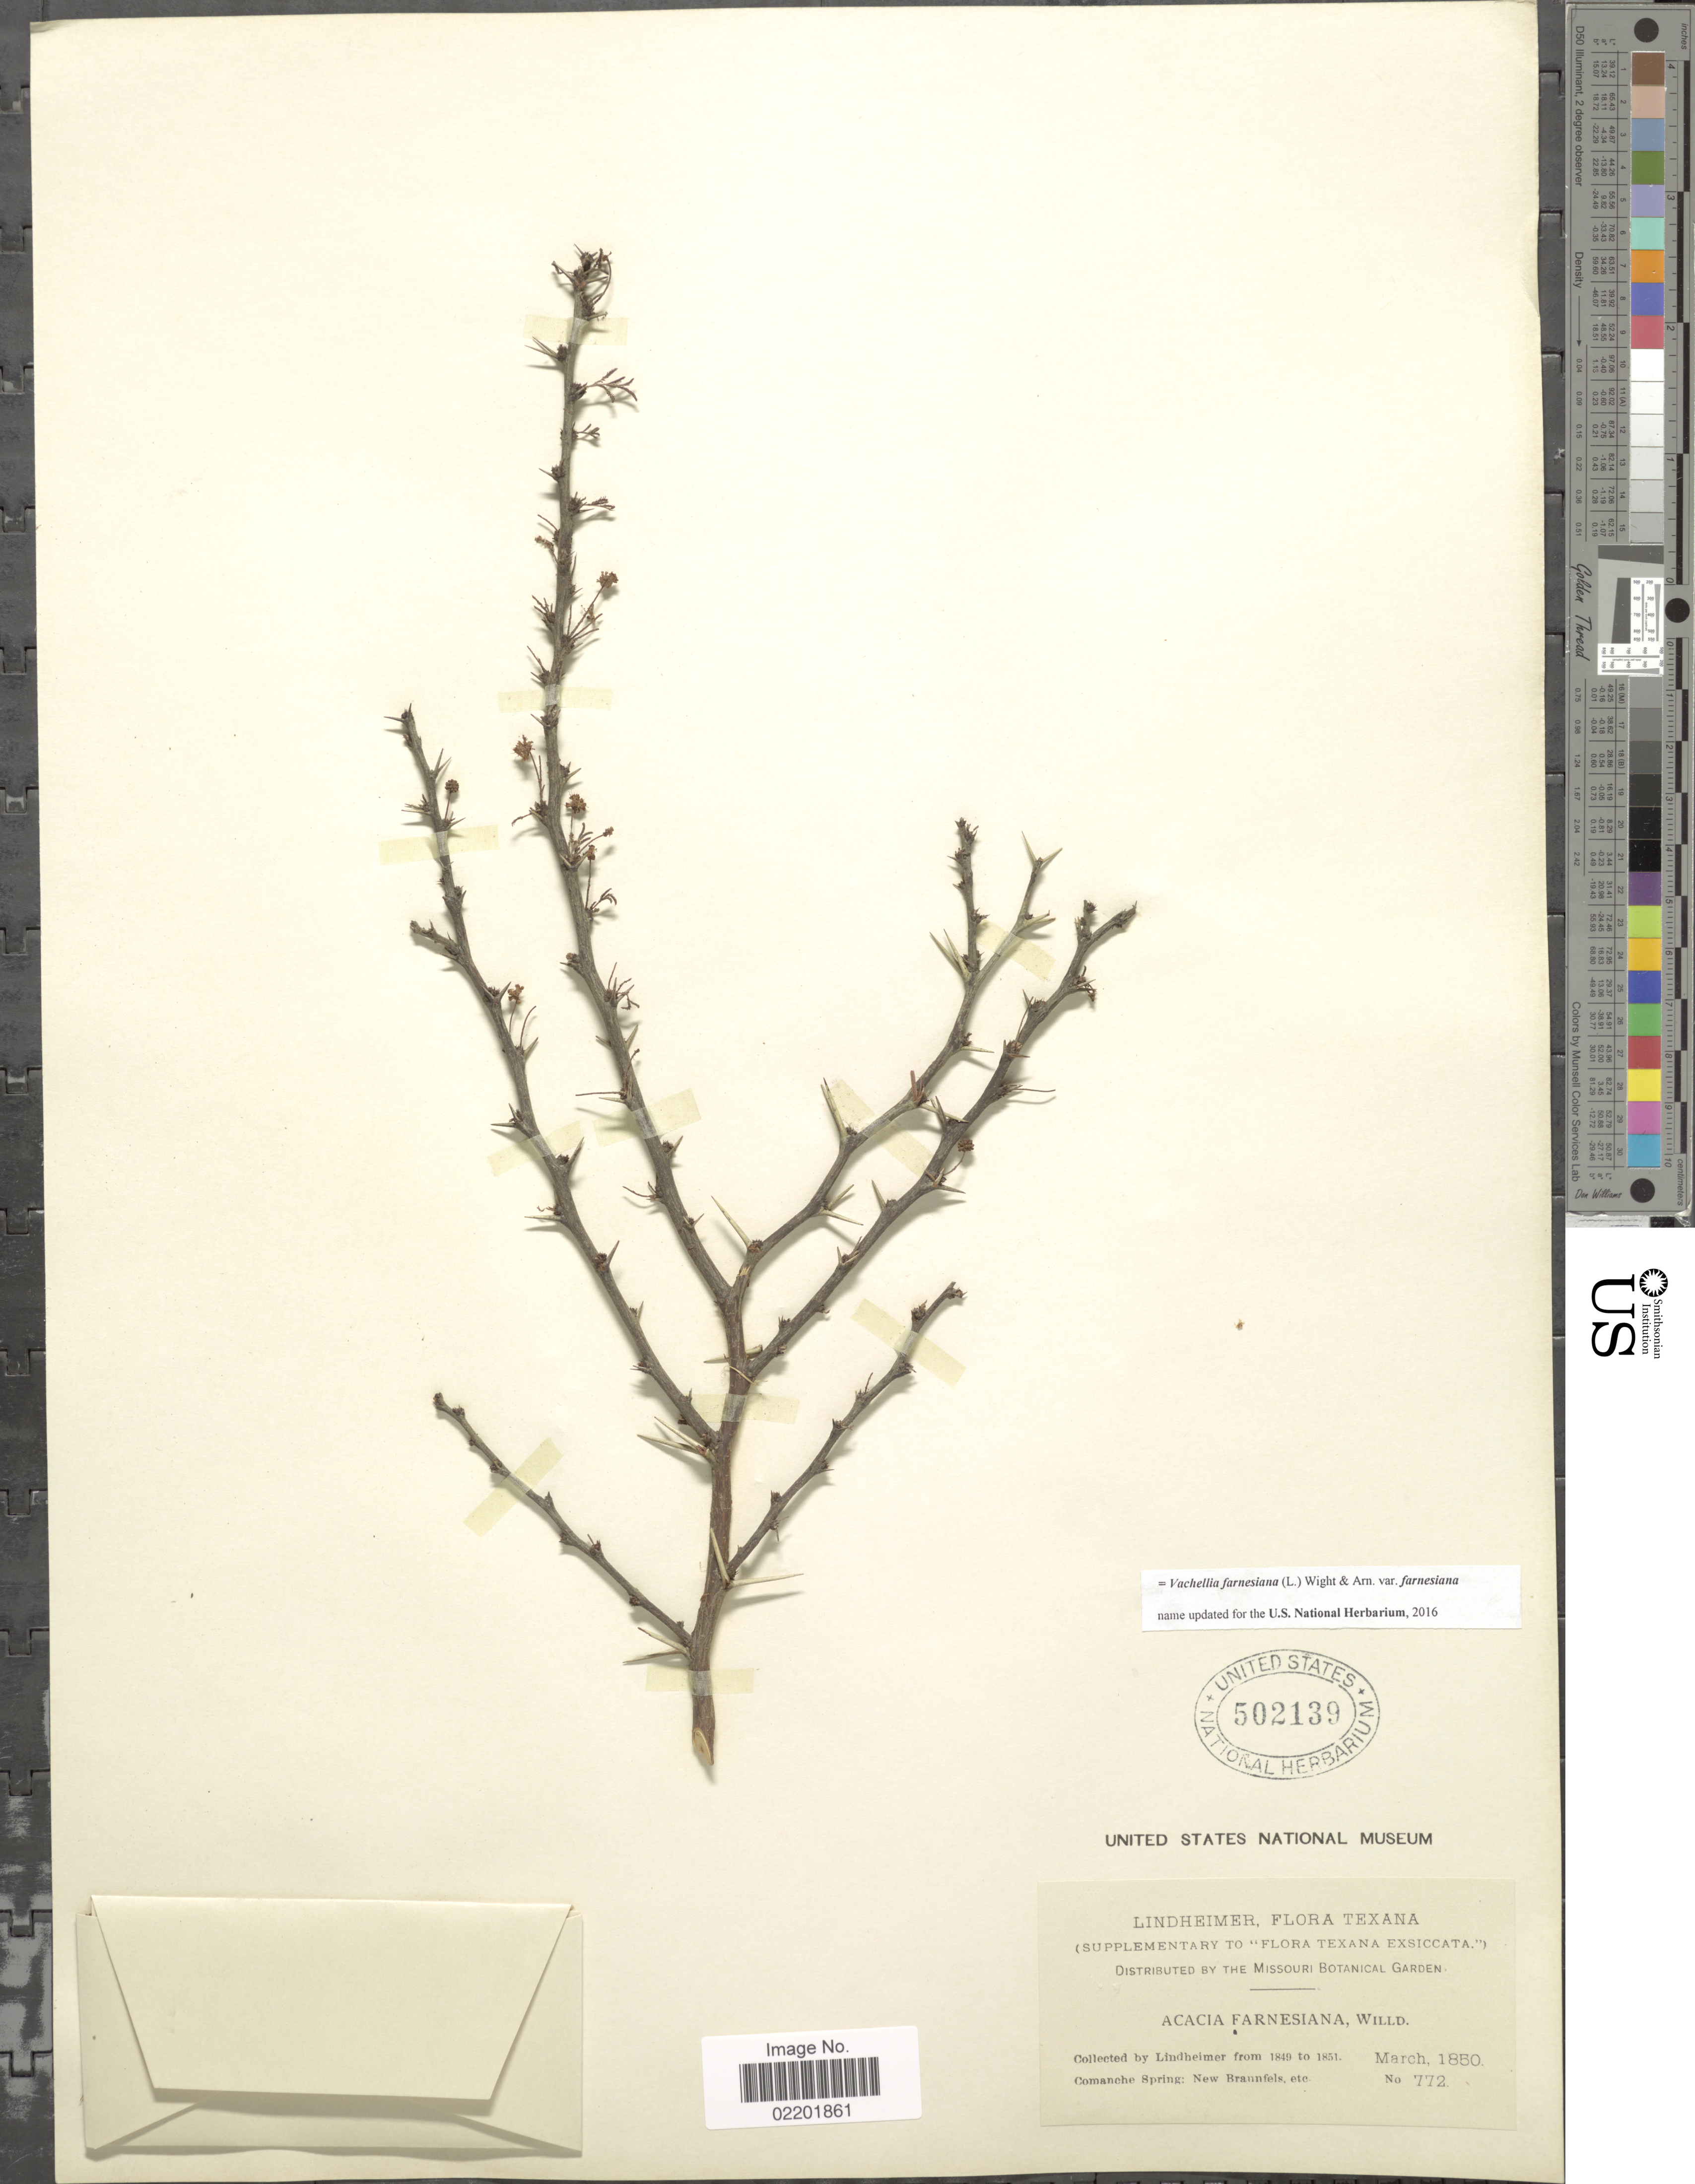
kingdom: Plantae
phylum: Tracheophyta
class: Magnoliopsida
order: Fabales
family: Fabaceae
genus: Vachellia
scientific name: Vachellia farnesiana var. farnesiana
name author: (L.) Wight & Arn.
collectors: -. Lindheimer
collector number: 772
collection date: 1850-03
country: United States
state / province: Texas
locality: Comanche Spring, New Braunfels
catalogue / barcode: US 502139